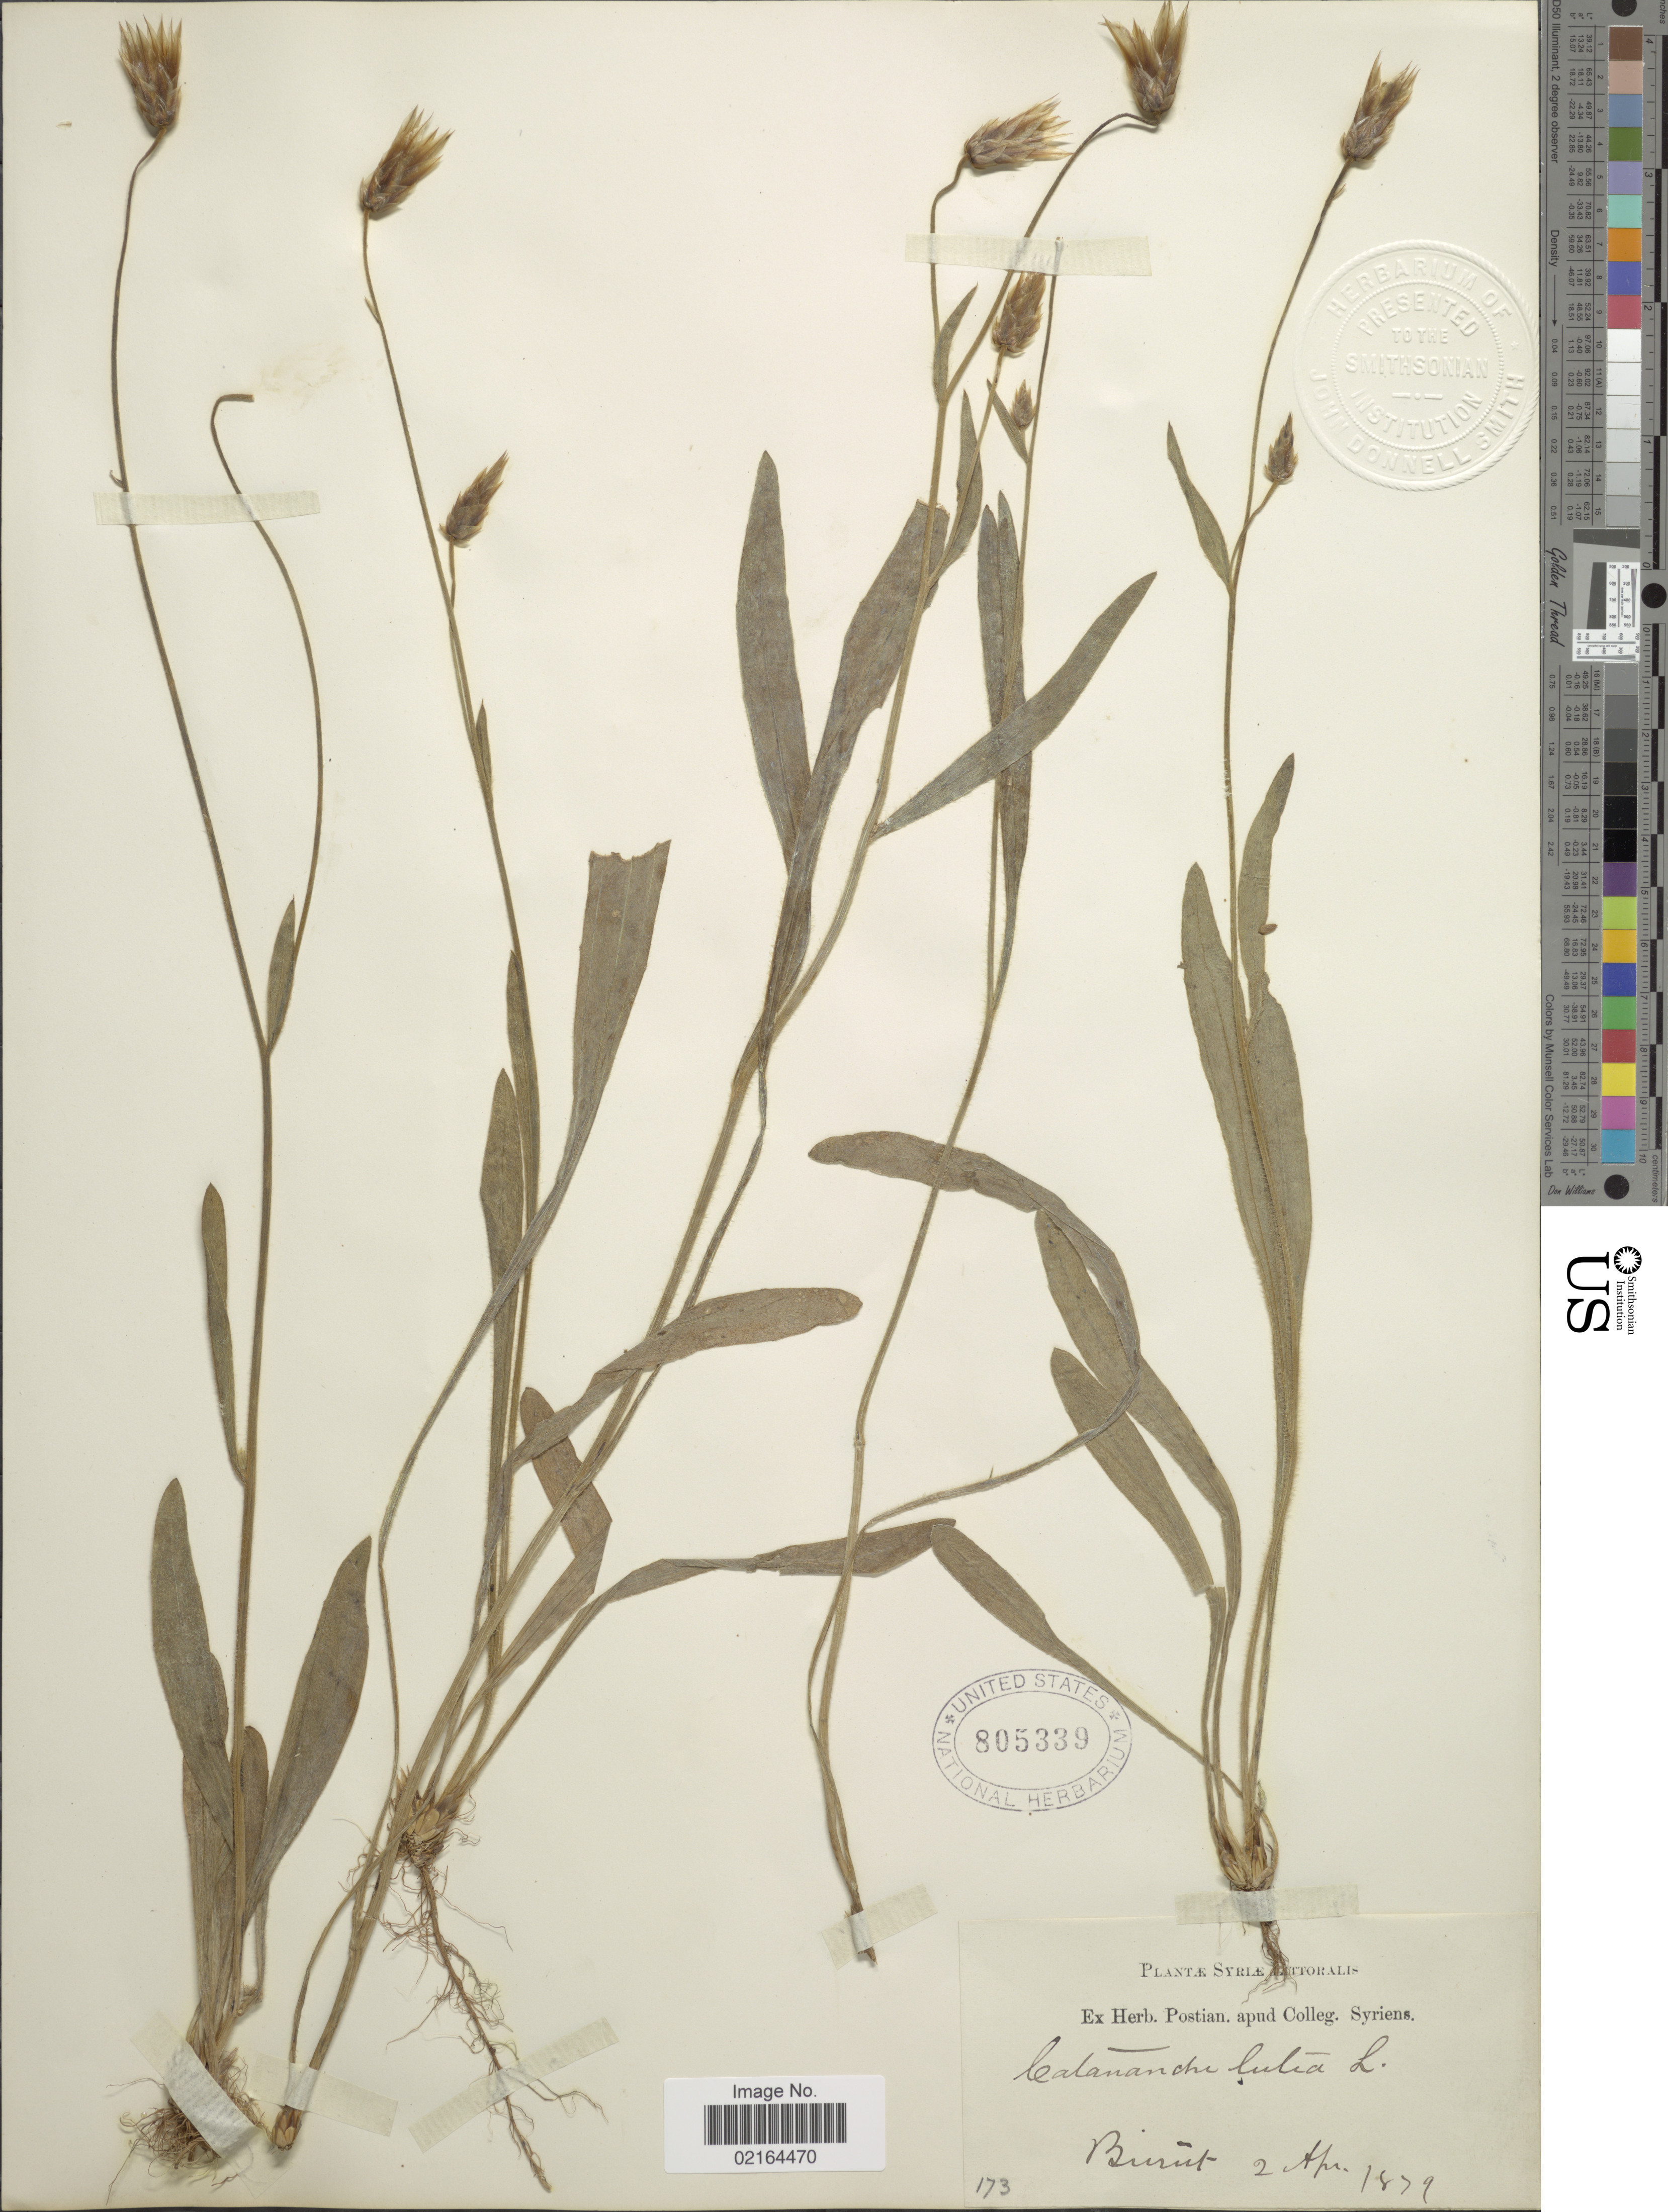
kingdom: Plantae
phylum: Tracheophyta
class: Magnoliopsida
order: Asterales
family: Asteraceae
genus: Catananche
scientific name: Catananche lutea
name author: L.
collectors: ex herb. Postian. apud Colleg. Syriens. Protest. USE "Fannie P. A. Shepard" (10308853) AS PRIMARY COLLECTOR INSTEAD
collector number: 173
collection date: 1879-04-02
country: Syria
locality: Syriae Littoralis, Burut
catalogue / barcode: US 805339